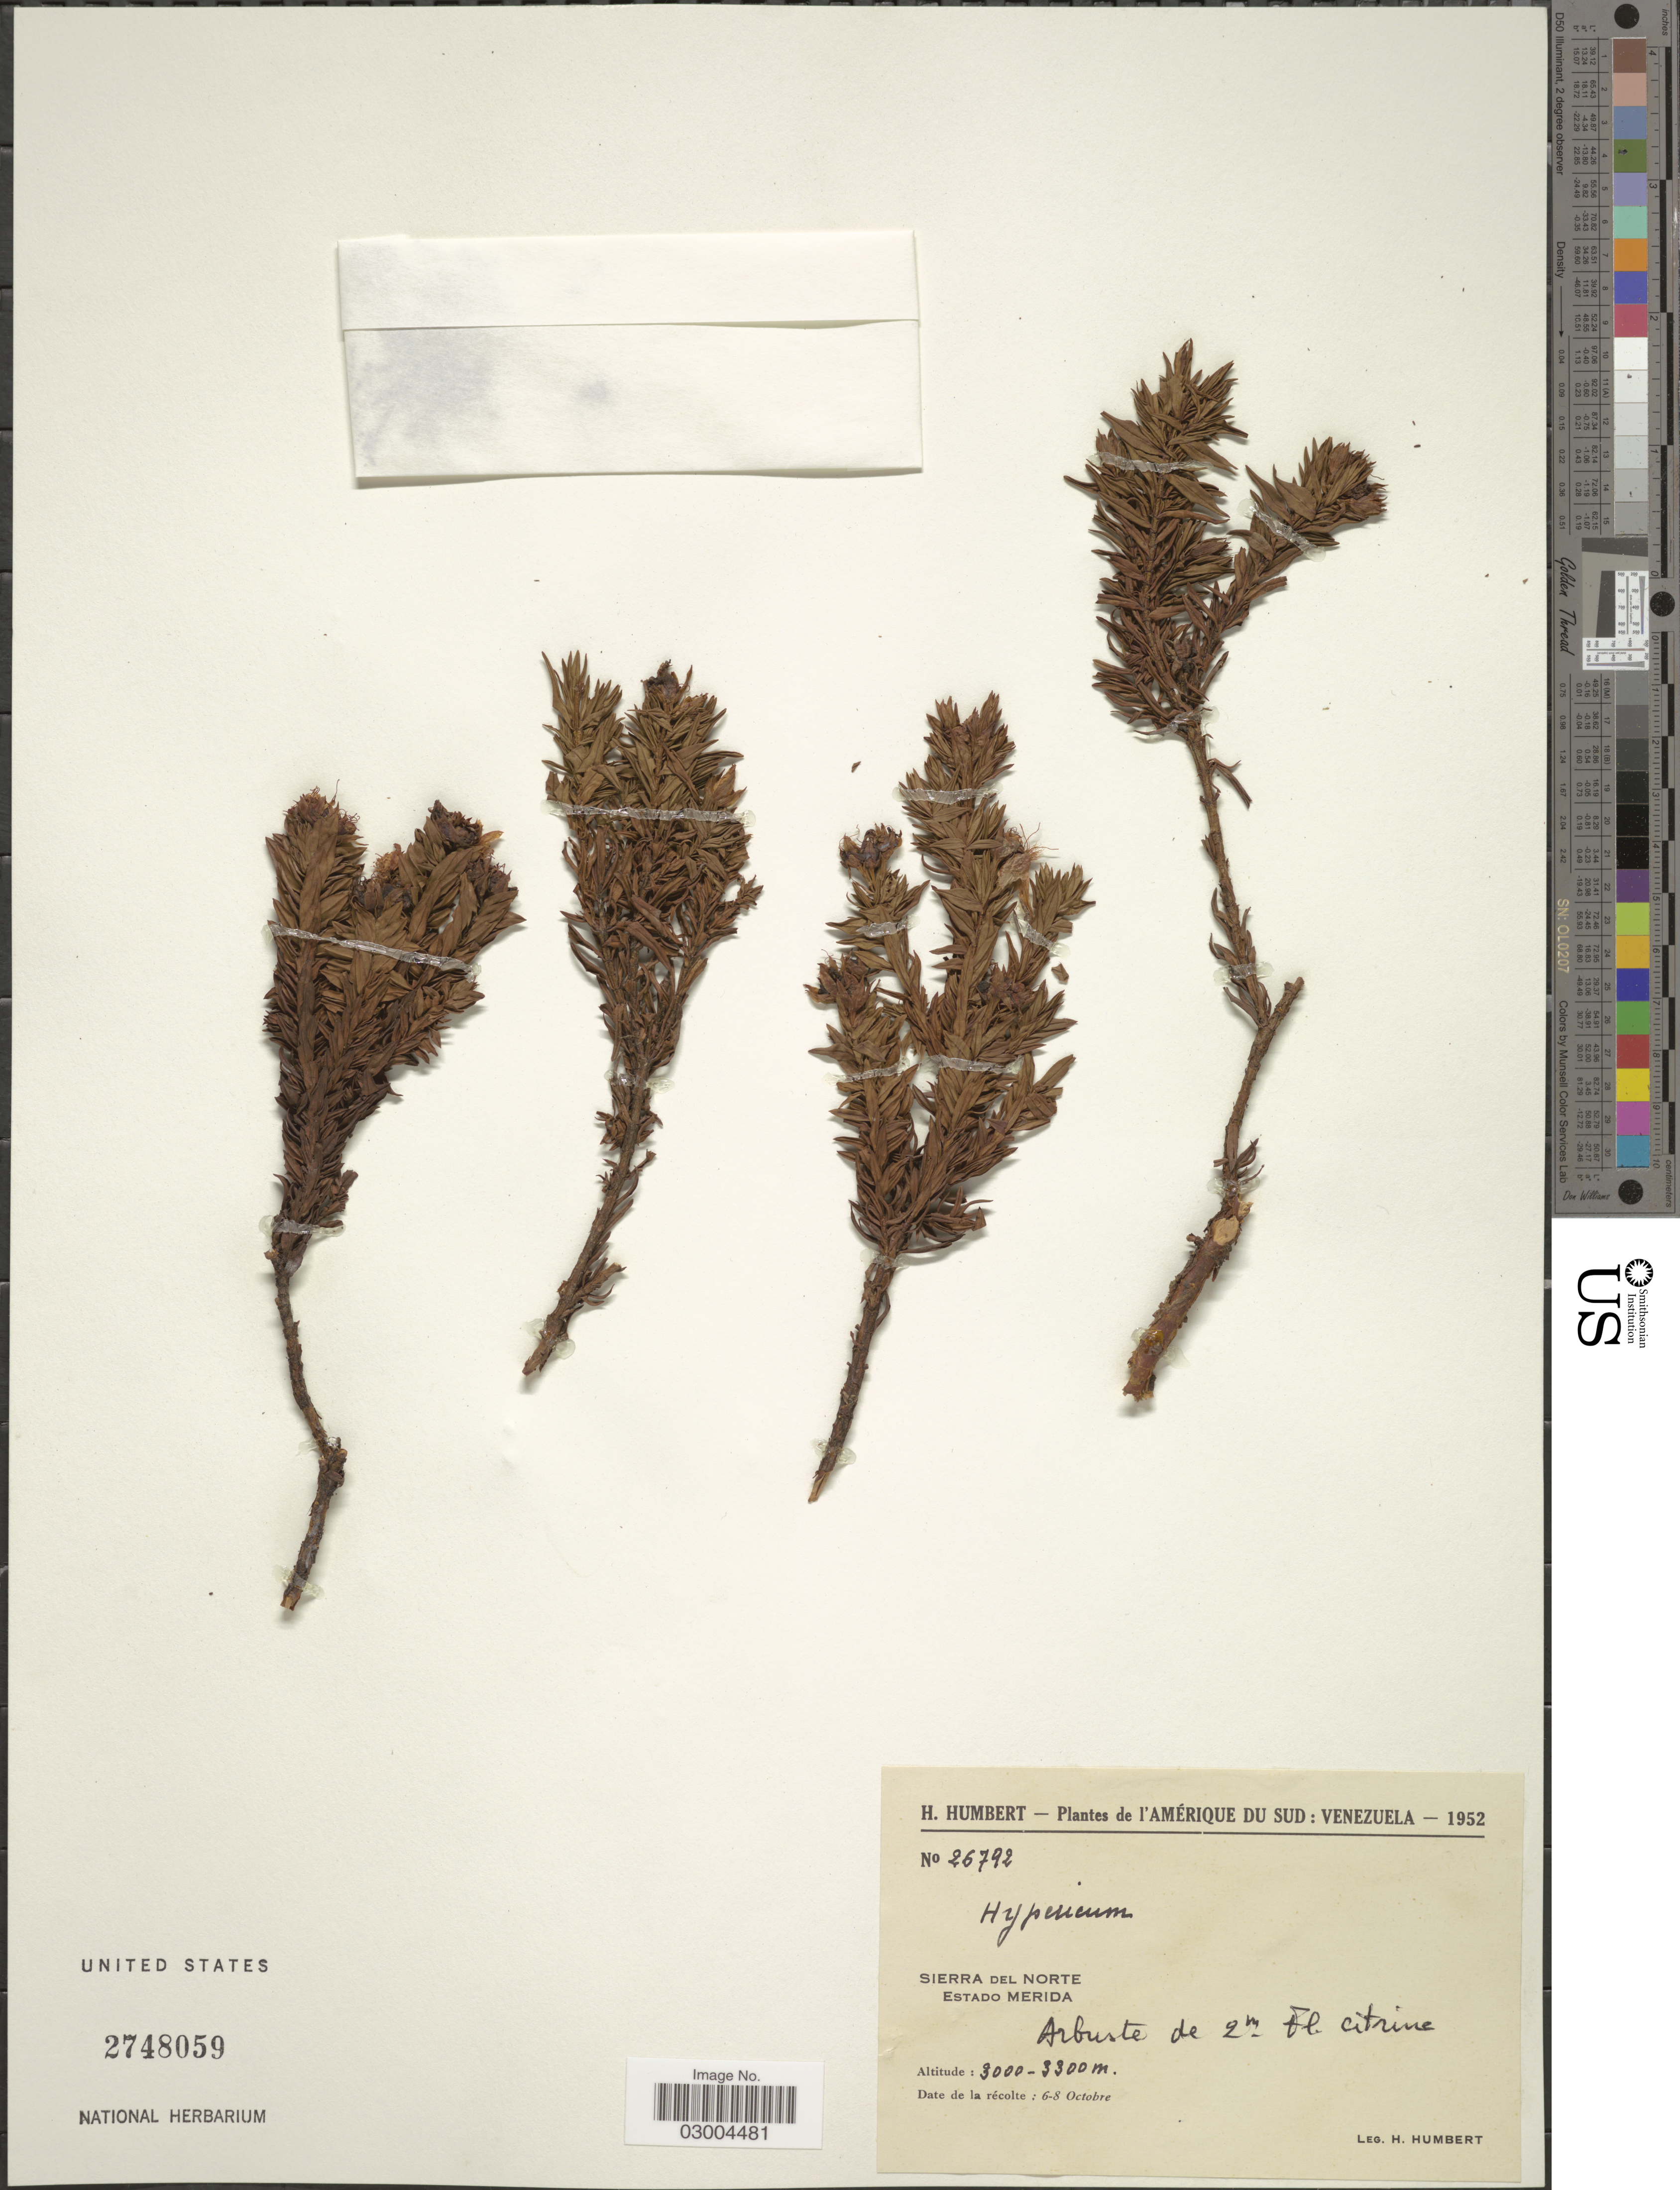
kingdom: Plantae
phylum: Tracheophyta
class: Magnoliopsida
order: Malpighiales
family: Hypericaceae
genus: Hypericum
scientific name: Hypericum sp.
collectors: H. Humbert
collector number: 26792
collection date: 1952-10-06/1952-10-08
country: Venezuela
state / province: Mérida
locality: Sierra del Norte.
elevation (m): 3000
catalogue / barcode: US 2748059